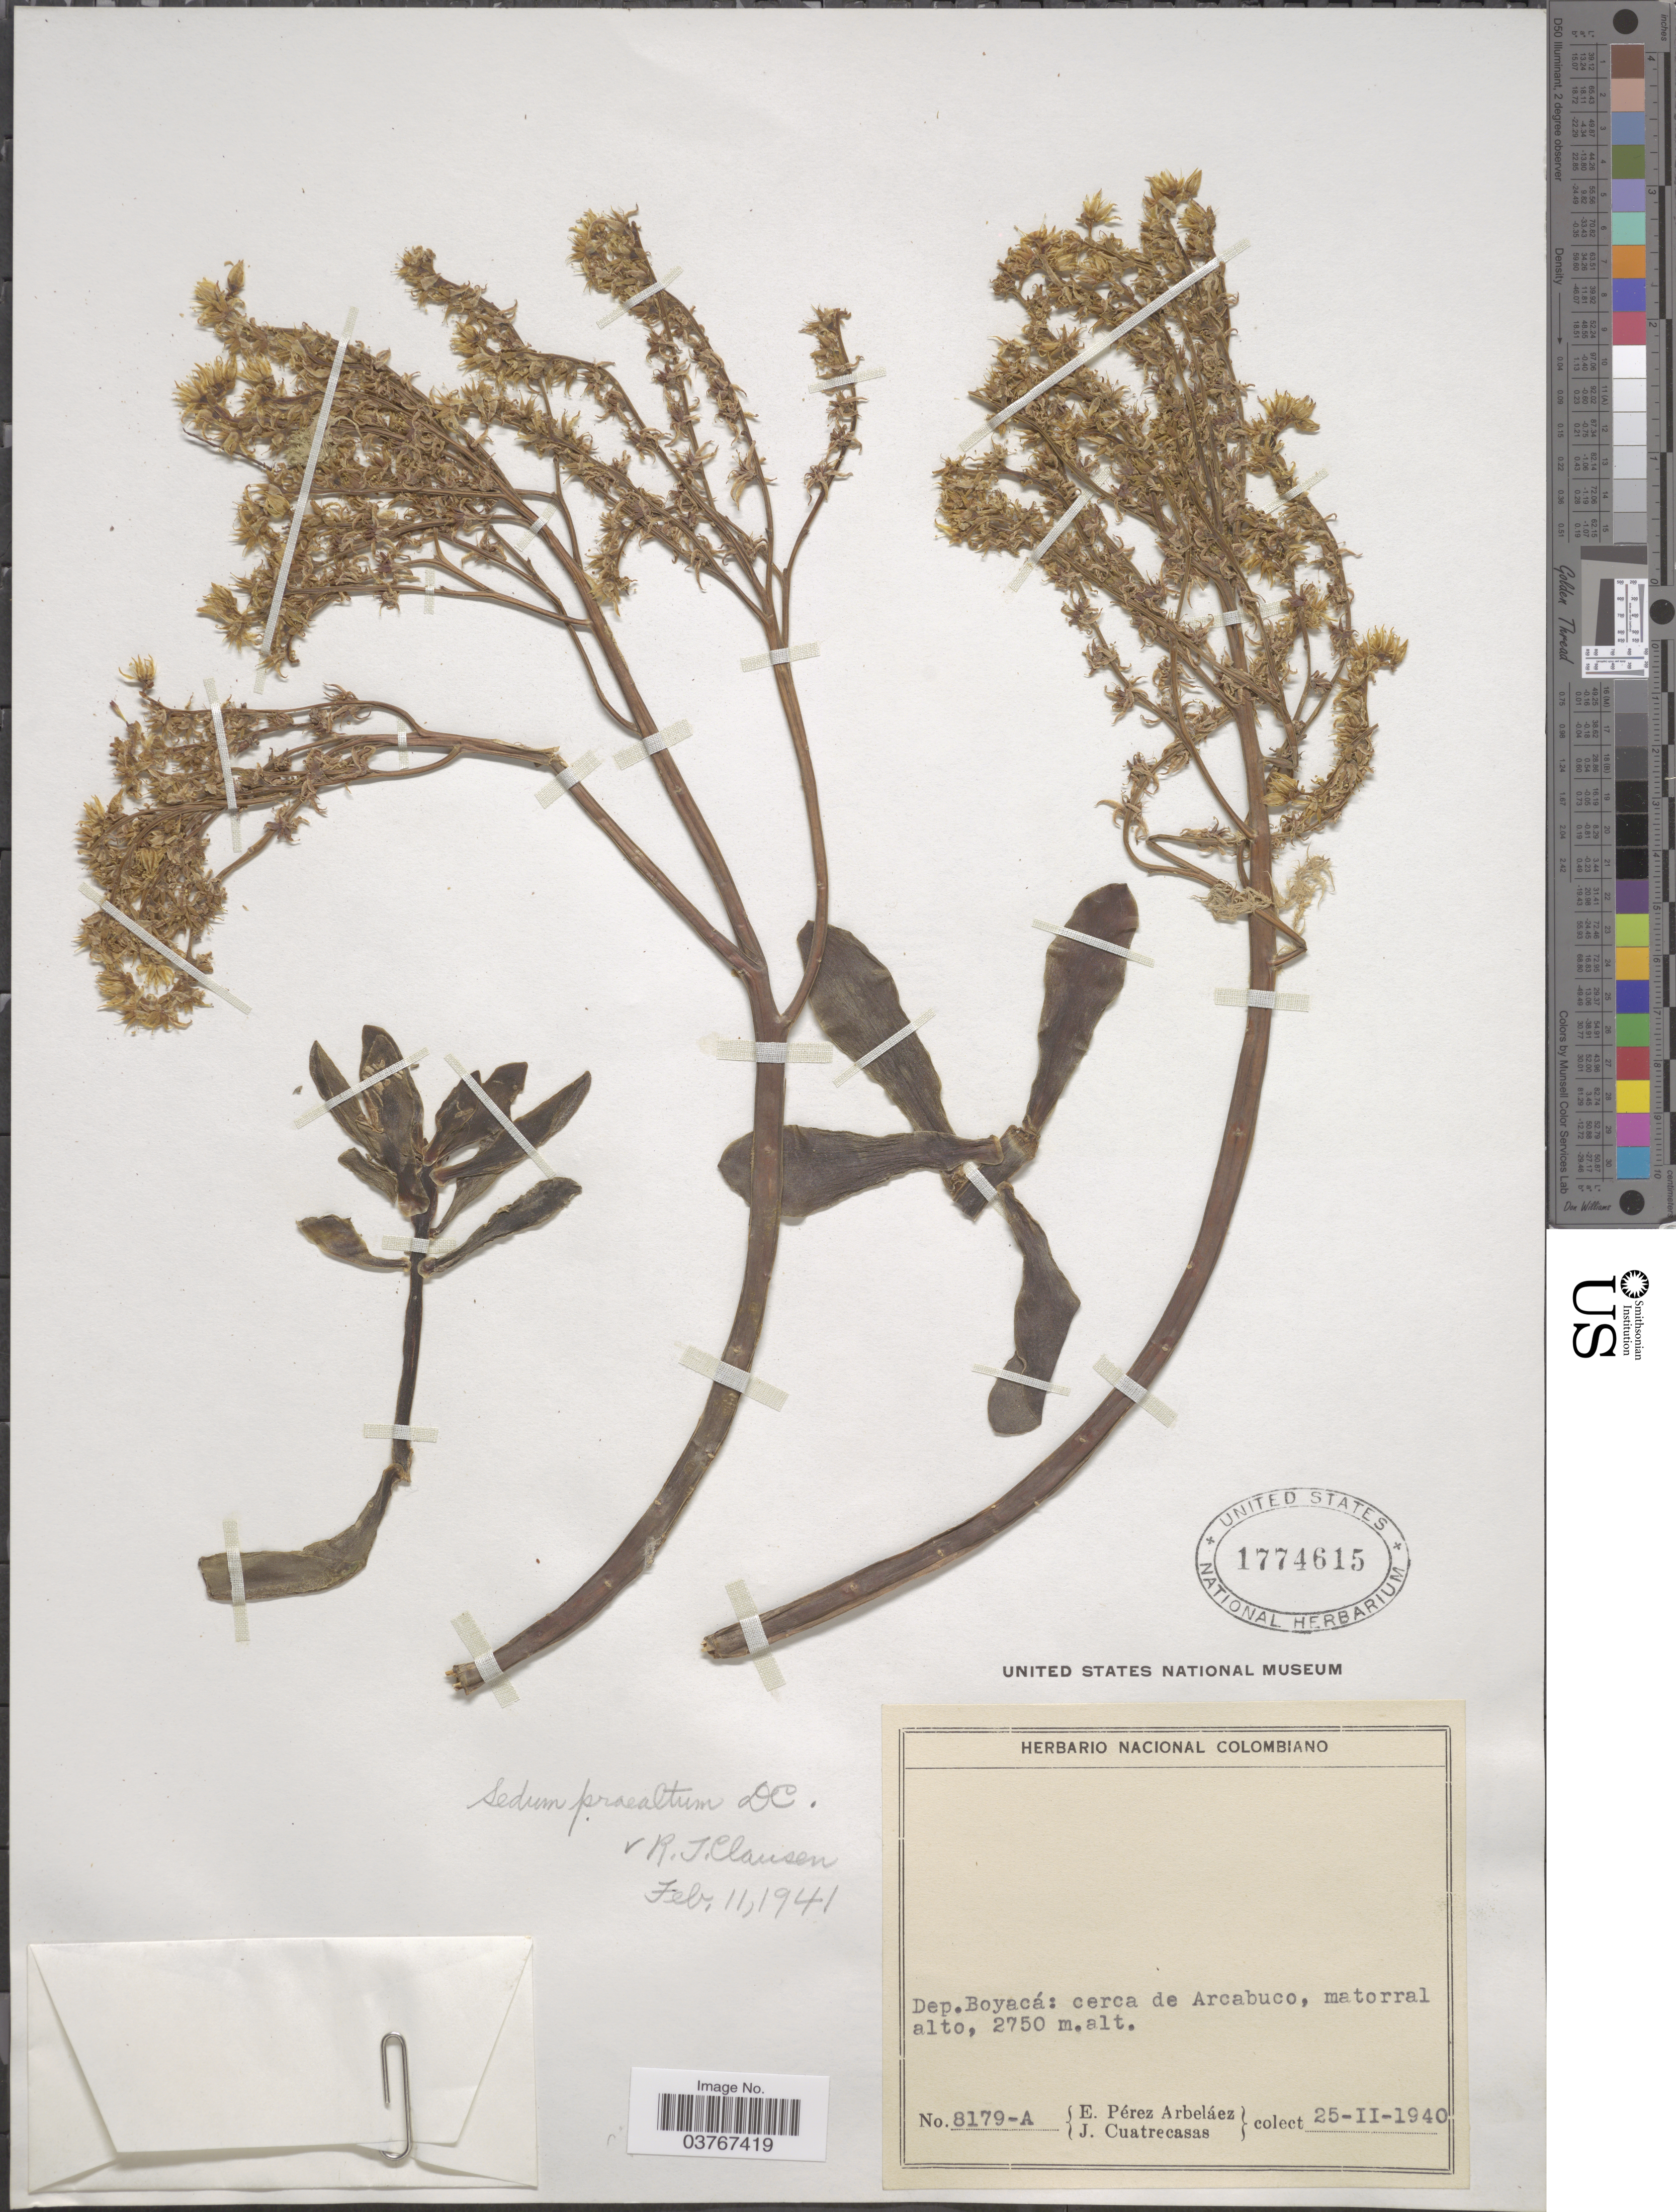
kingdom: Plantae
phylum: Tracheophyta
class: Magnoliopsida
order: Saxifragales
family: Crassulaceae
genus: Sedum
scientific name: Sedum praealtum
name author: A. DC.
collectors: E. Pérez Arbeláez & J. Cuatrecasas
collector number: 8179-A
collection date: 1940-11-25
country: Colombia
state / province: Boyacá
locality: Dep. Boyacá: cerca de Arcabuco, matorral.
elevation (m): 2750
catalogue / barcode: US 1774615